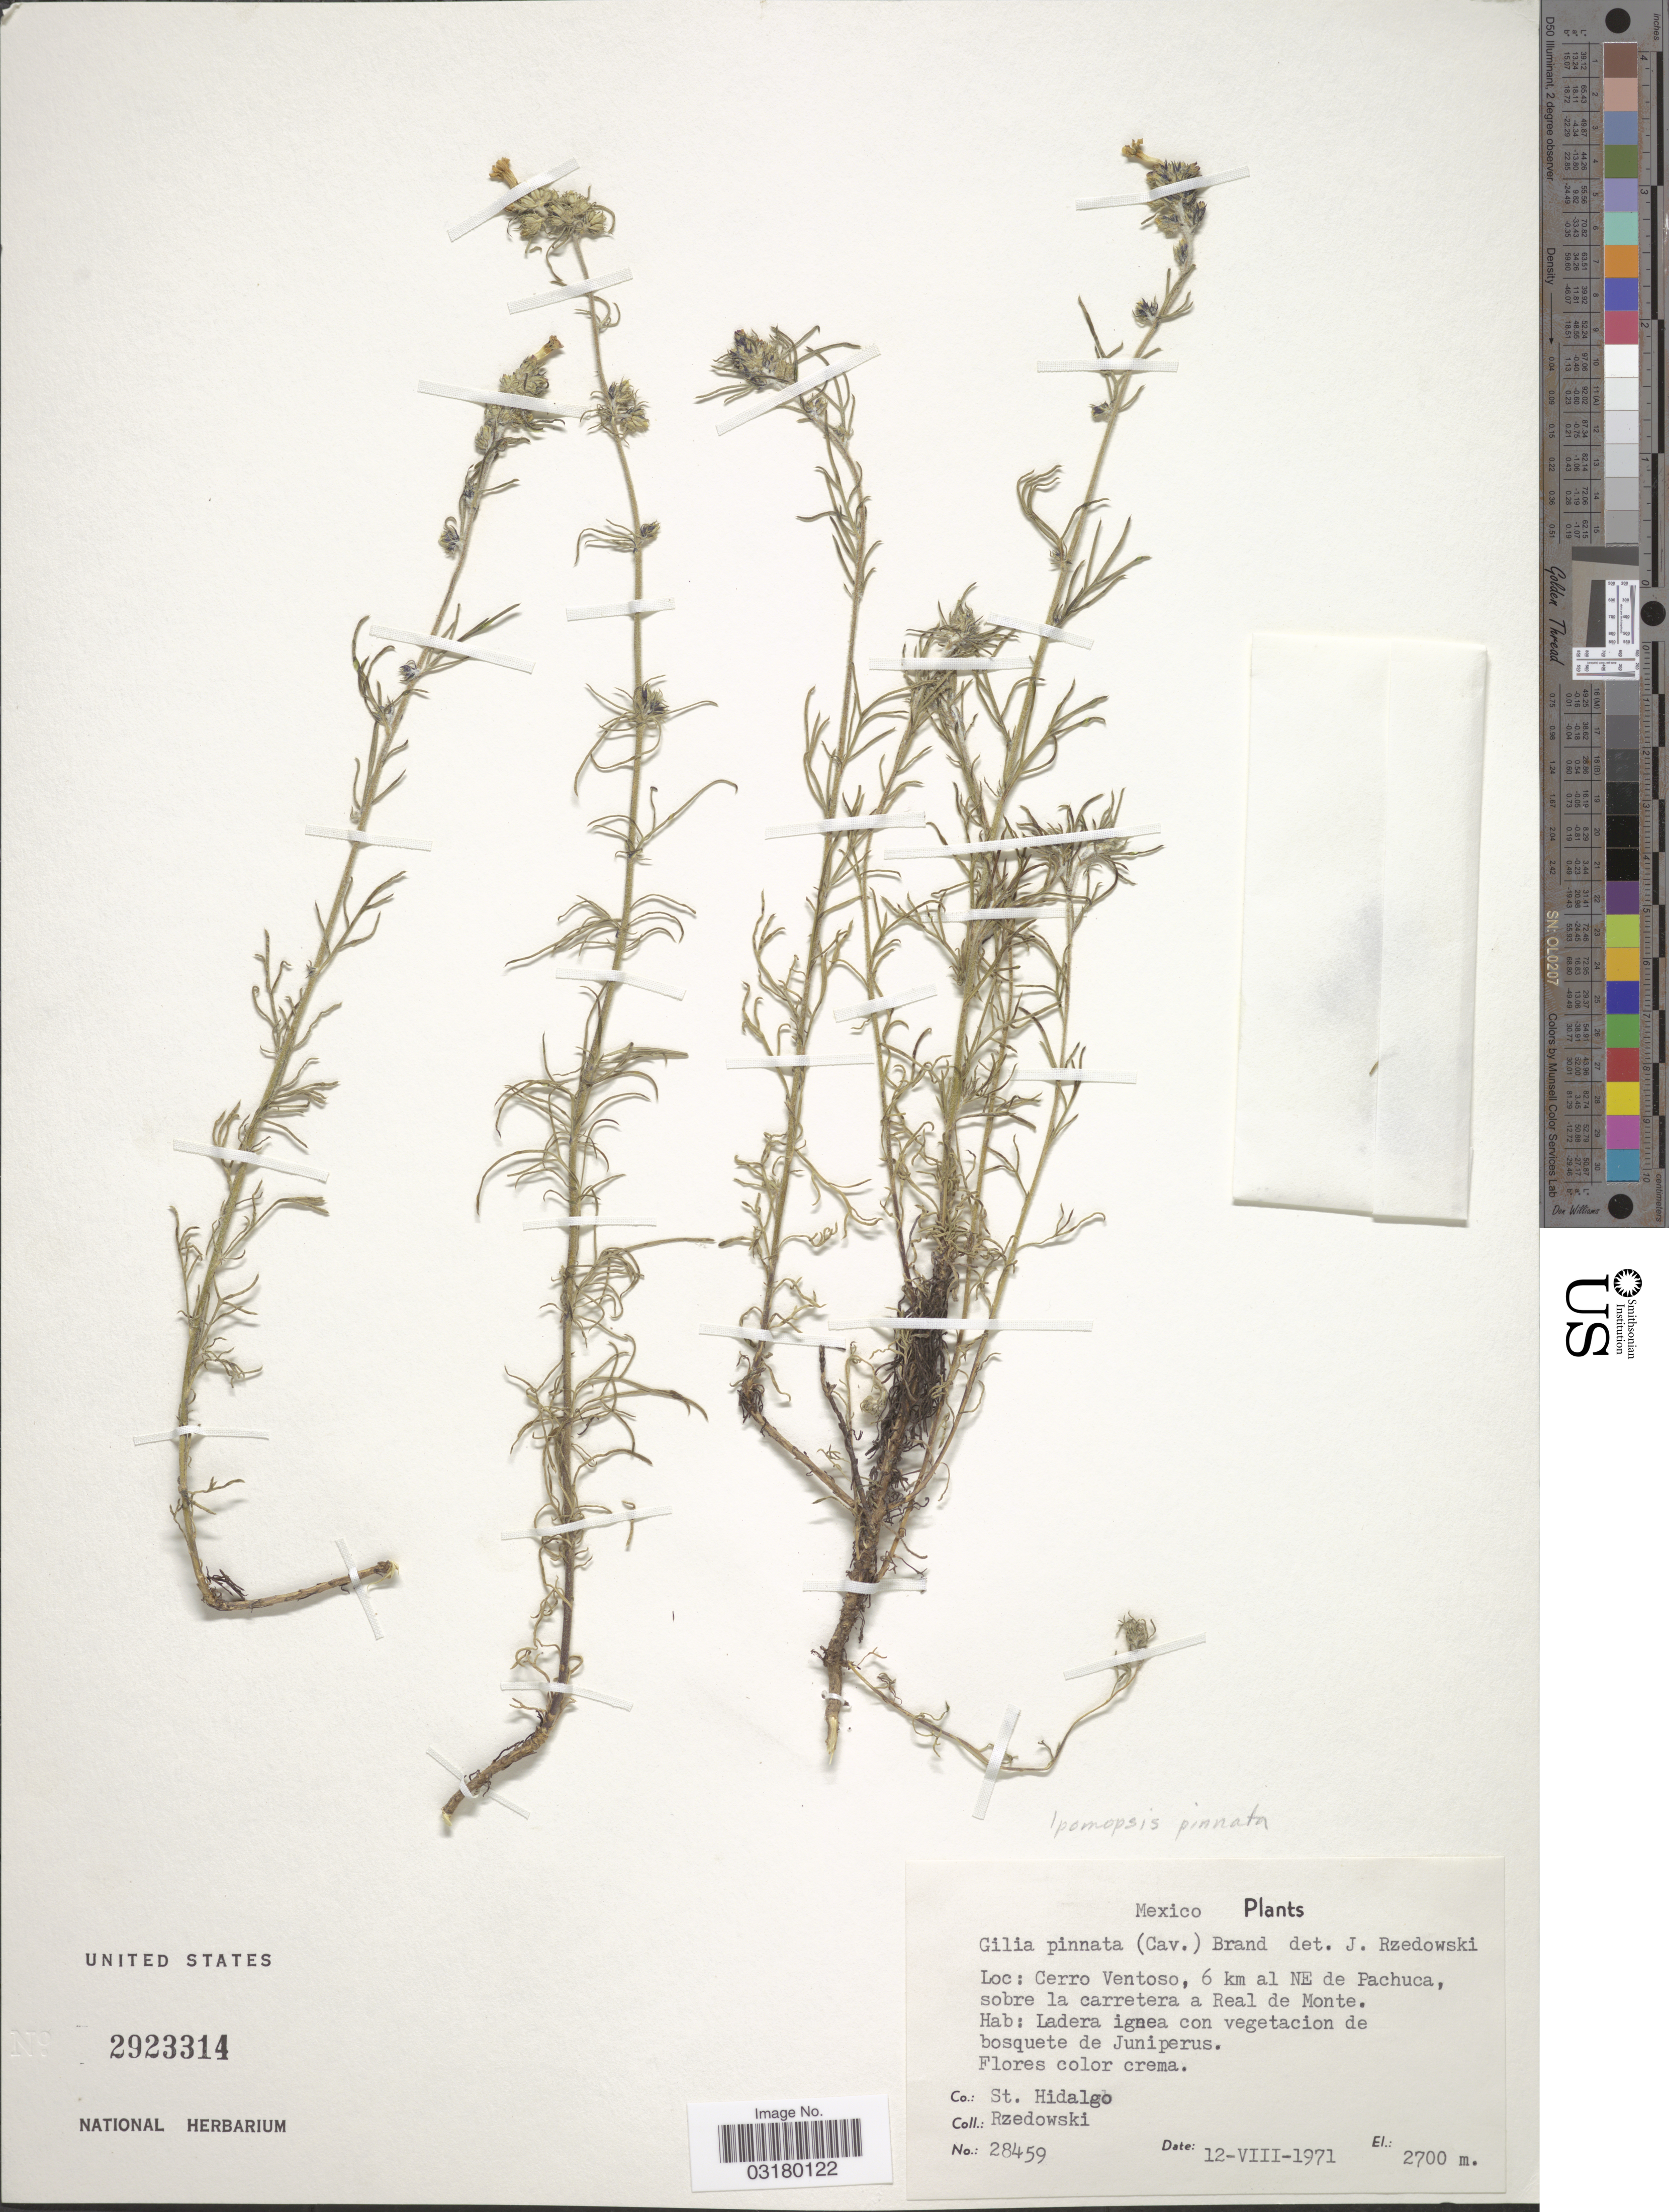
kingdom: Plantae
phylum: Tracheophyta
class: Magnoliopsida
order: Ericales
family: Polemoniaceae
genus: Ipomopsis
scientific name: Ipomopsis pinnata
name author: (Cav.) V.E. Grant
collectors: Rzedowski, --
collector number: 28459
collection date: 1971-08-12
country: Mexico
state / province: Hidalgo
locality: Cerro Ventoso, 6 km al NE de Pachuca, sobre la carretera a Real de Monte. Co.: St. Hidalgo.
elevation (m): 2700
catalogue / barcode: US 2923314